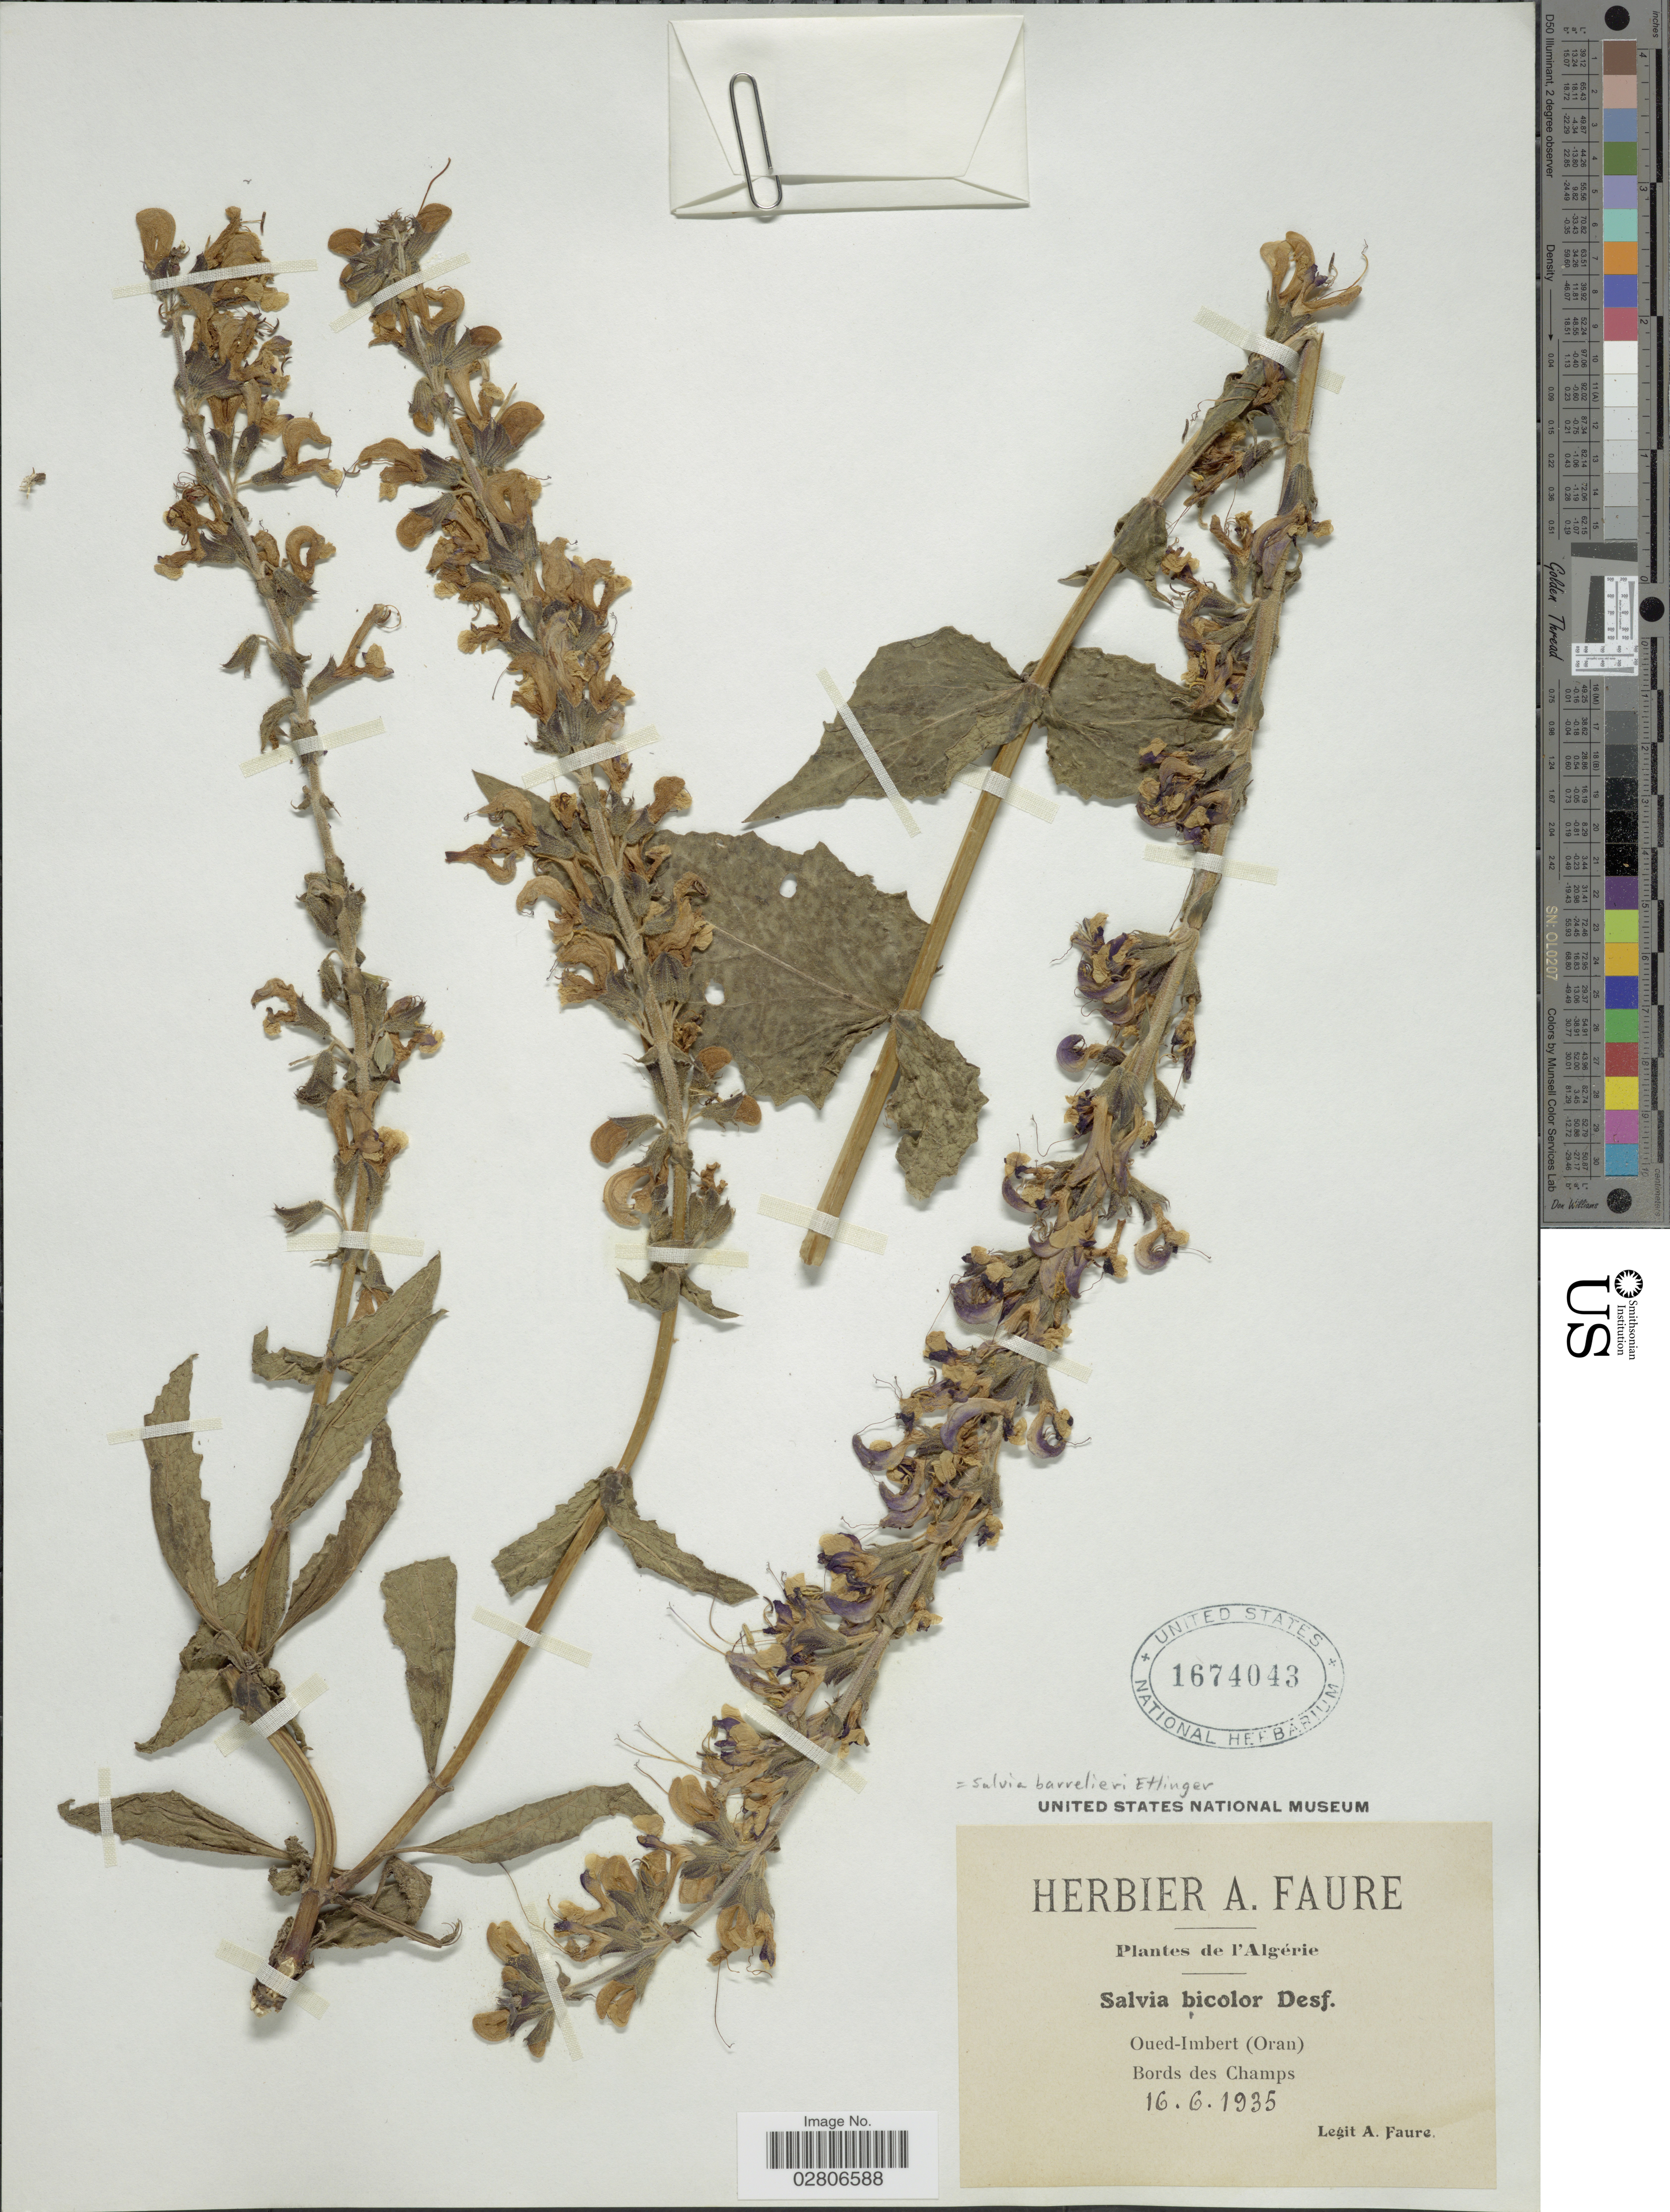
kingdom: Plantae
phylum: Tracheophyta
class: Magnoliopsida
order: Lamiales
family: Lamiaceae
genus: Salvia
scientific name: Salvia barrelieri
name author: Etl.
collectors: A. Faure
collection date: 1935-06-16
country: Algeria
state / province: Oran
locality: Oued-Imbert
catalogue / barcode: US 1674043